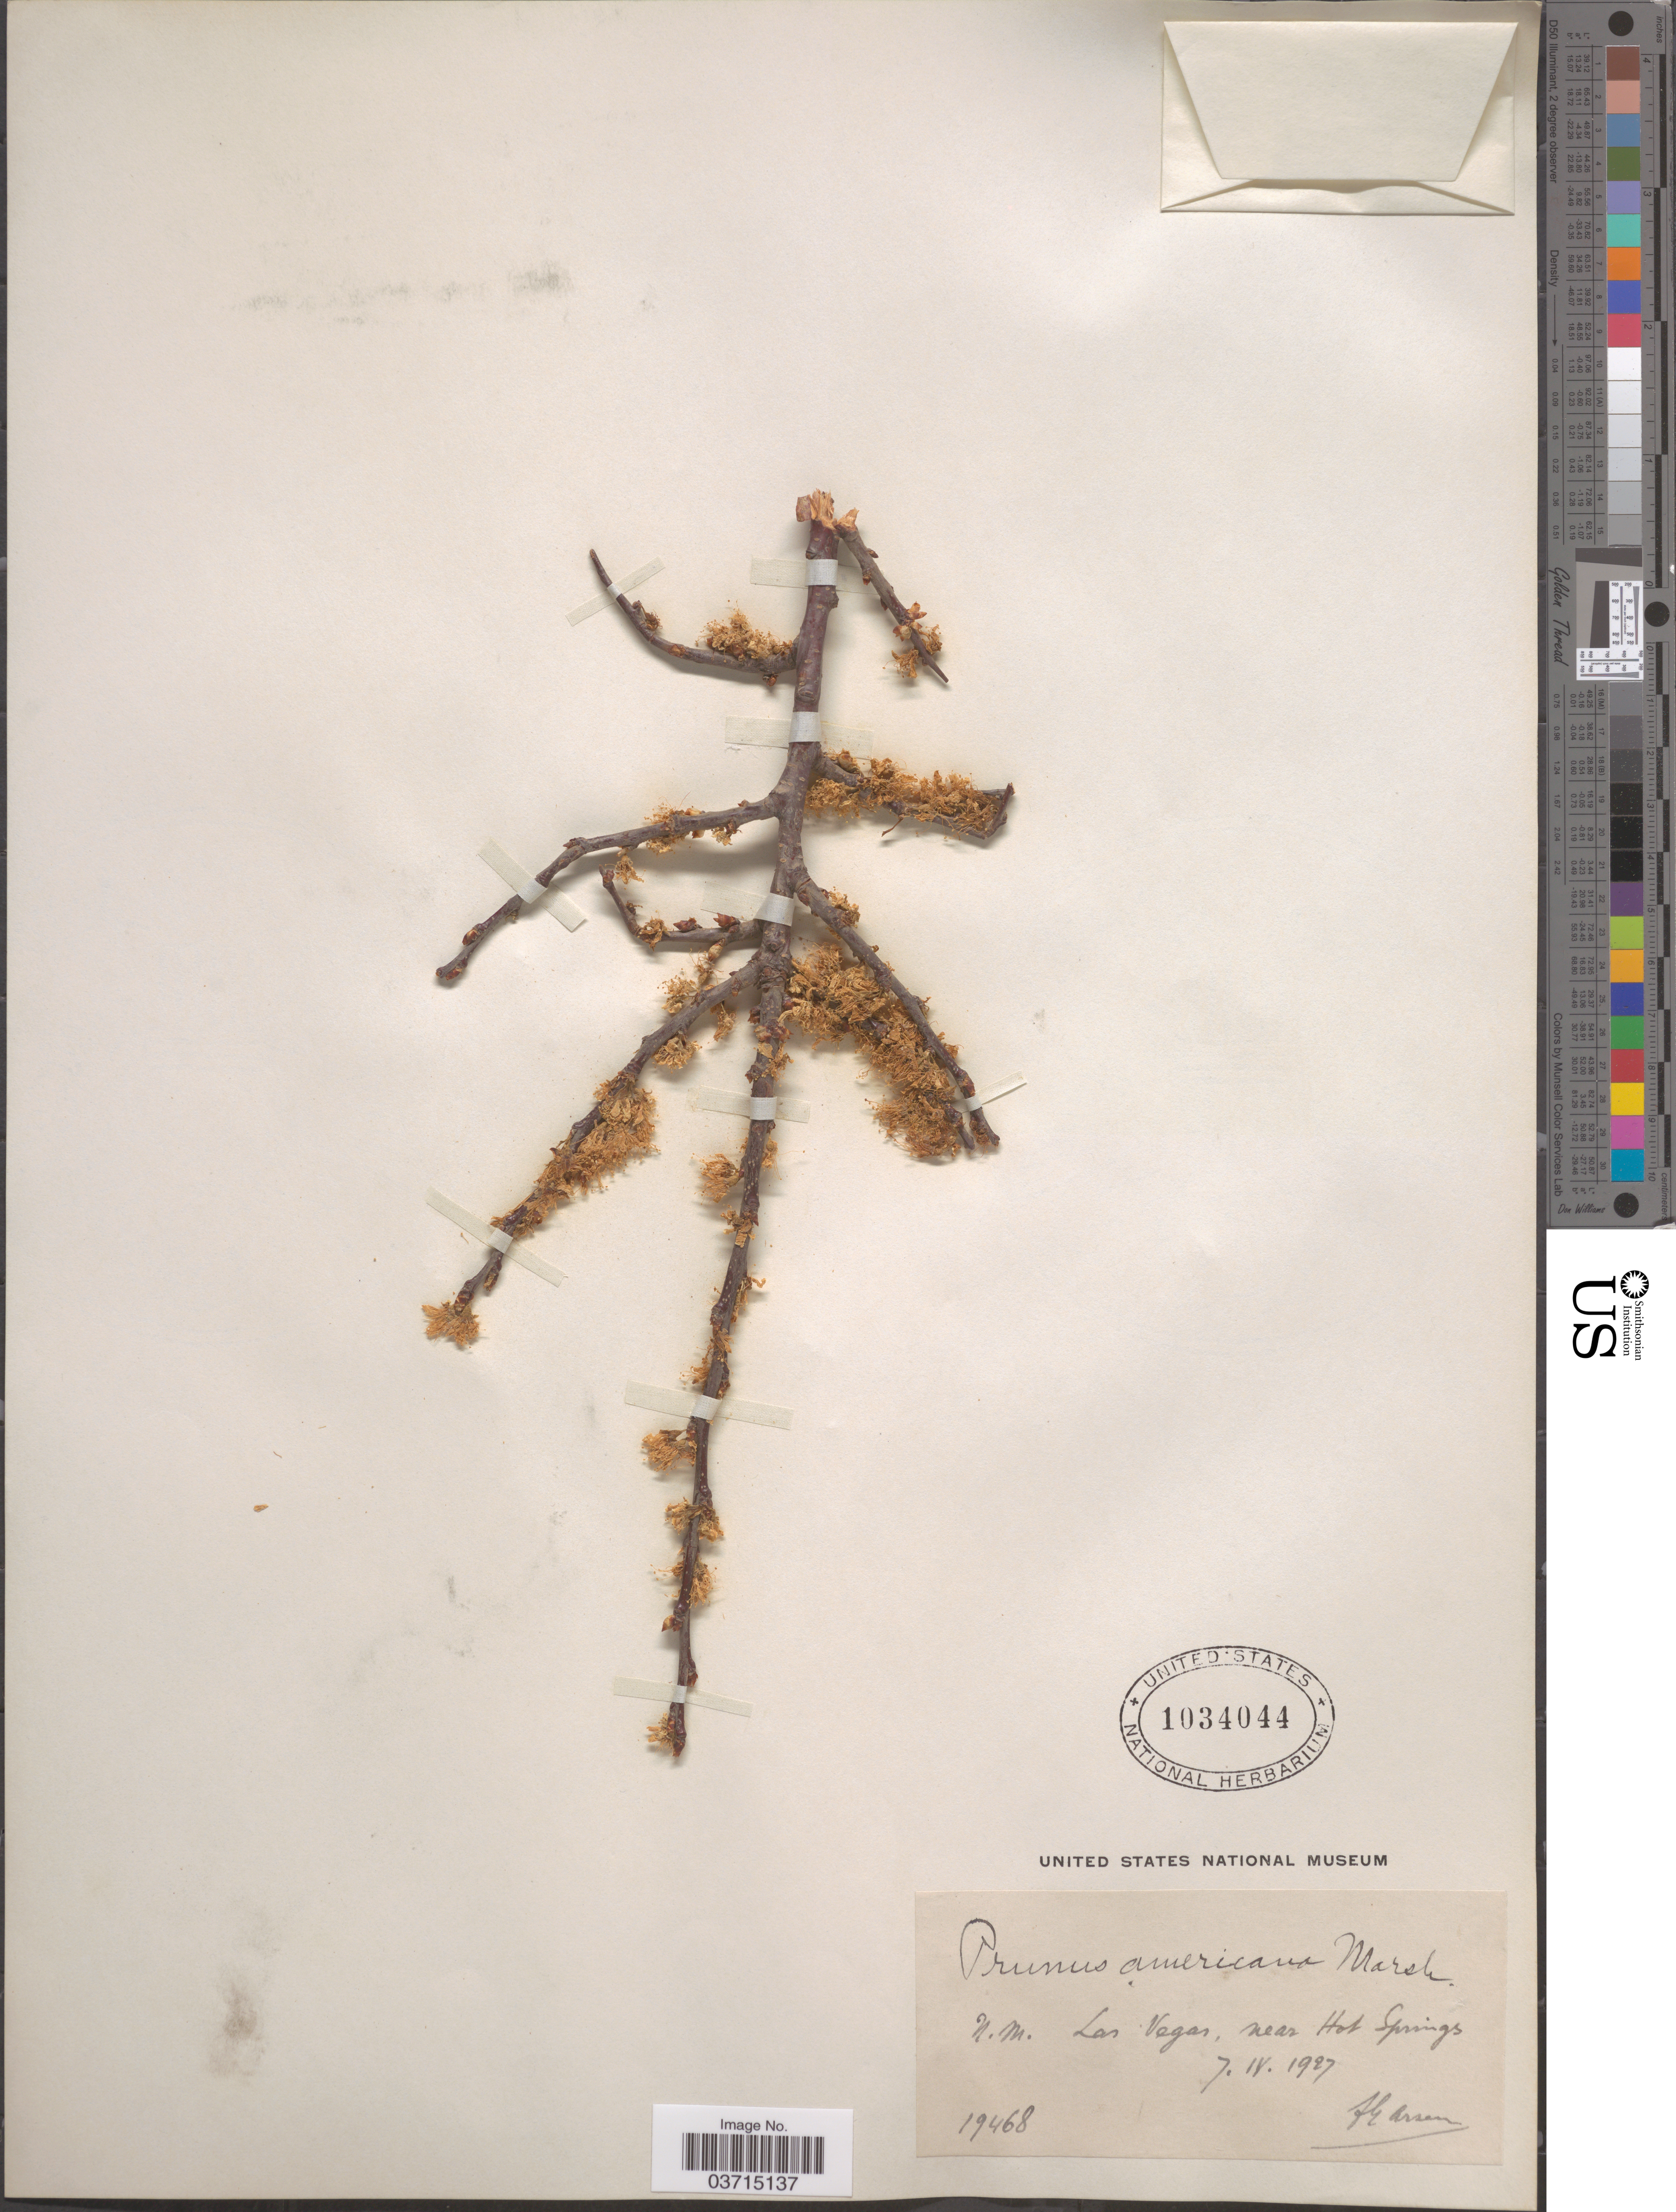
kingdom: Plantae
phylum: Tracheophyta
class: Magnoliopsida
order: Rosales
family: Rosaceae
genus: Prunus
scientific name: Prunus americana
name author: Marshall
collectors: F. Arsène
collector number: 19468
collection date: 1927-04-07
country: United States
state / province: New Mexico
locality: Las Vegas, near Hot Springs.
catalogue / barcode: US 1034044